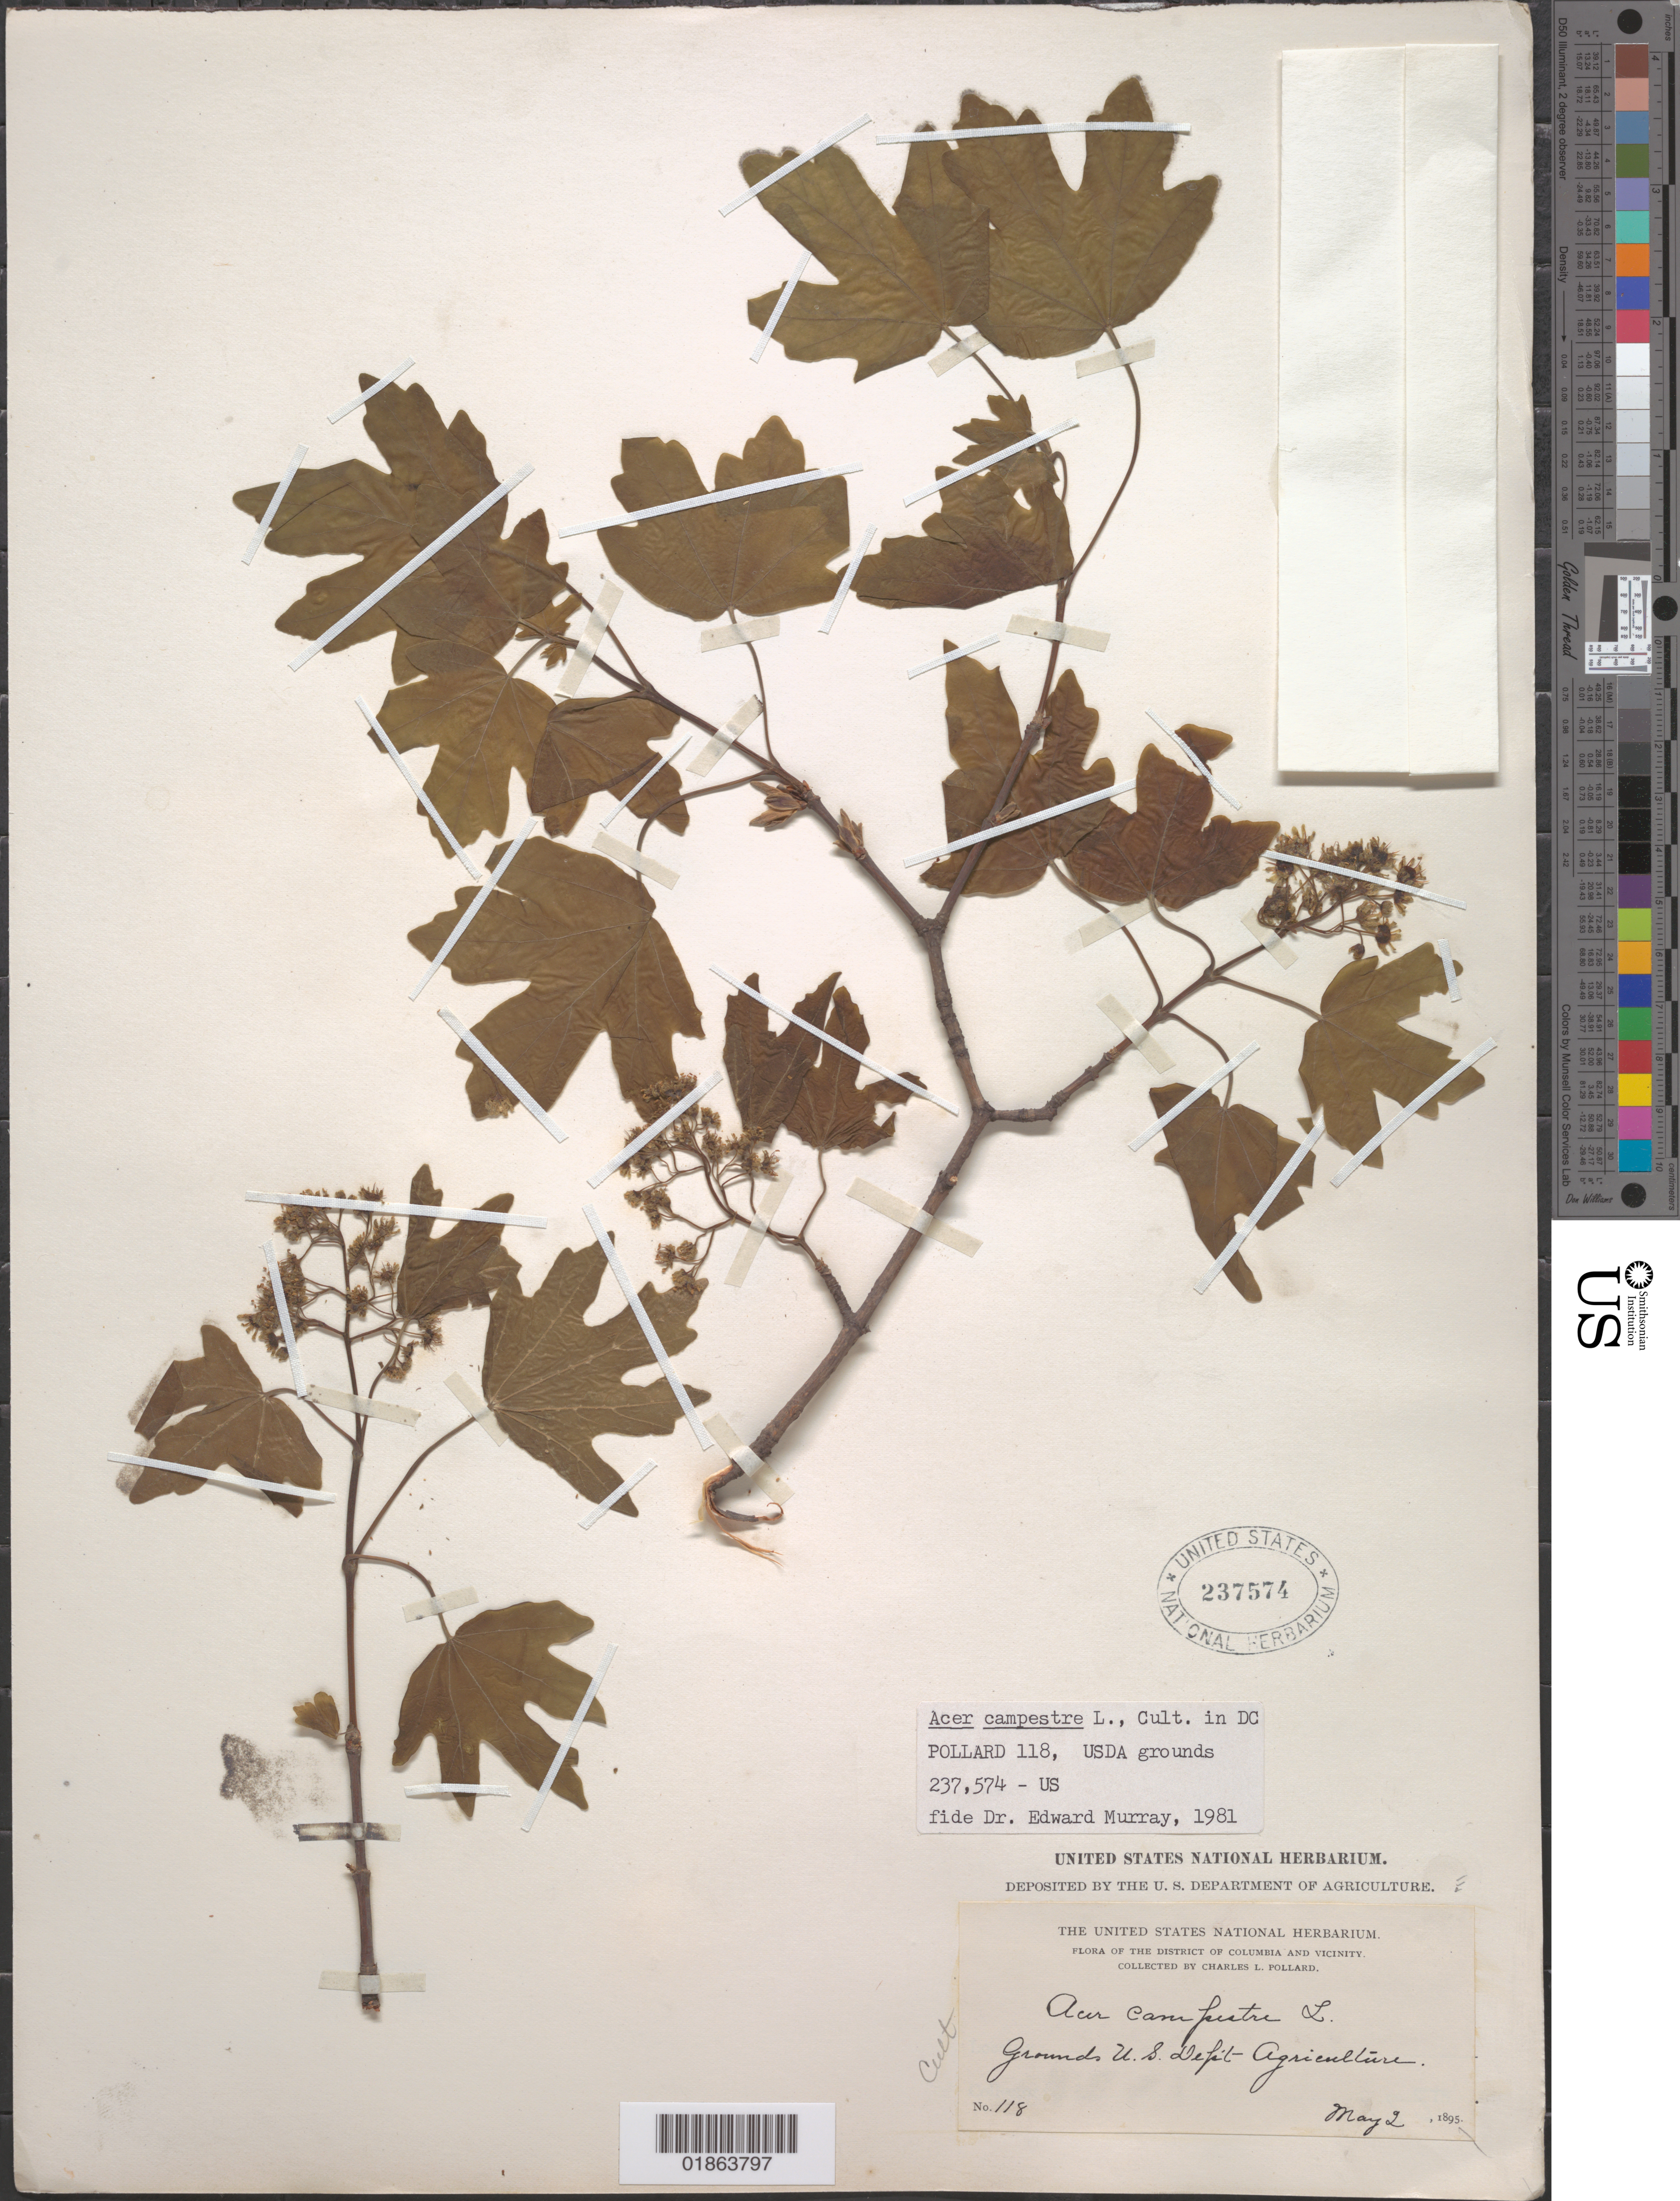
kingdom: Plantae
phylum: Tracheophyta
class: Magnoliopsida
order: Sapindales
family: Sapindaceae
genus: Acer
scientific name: Acer campestre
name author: L.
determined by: Murray, Edward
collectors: C. L. Pollard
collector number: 118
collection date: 1895-05-02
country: United States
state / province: District of Columbia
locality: U.S. Dept. Agriculture grounds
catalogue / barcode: US 237574